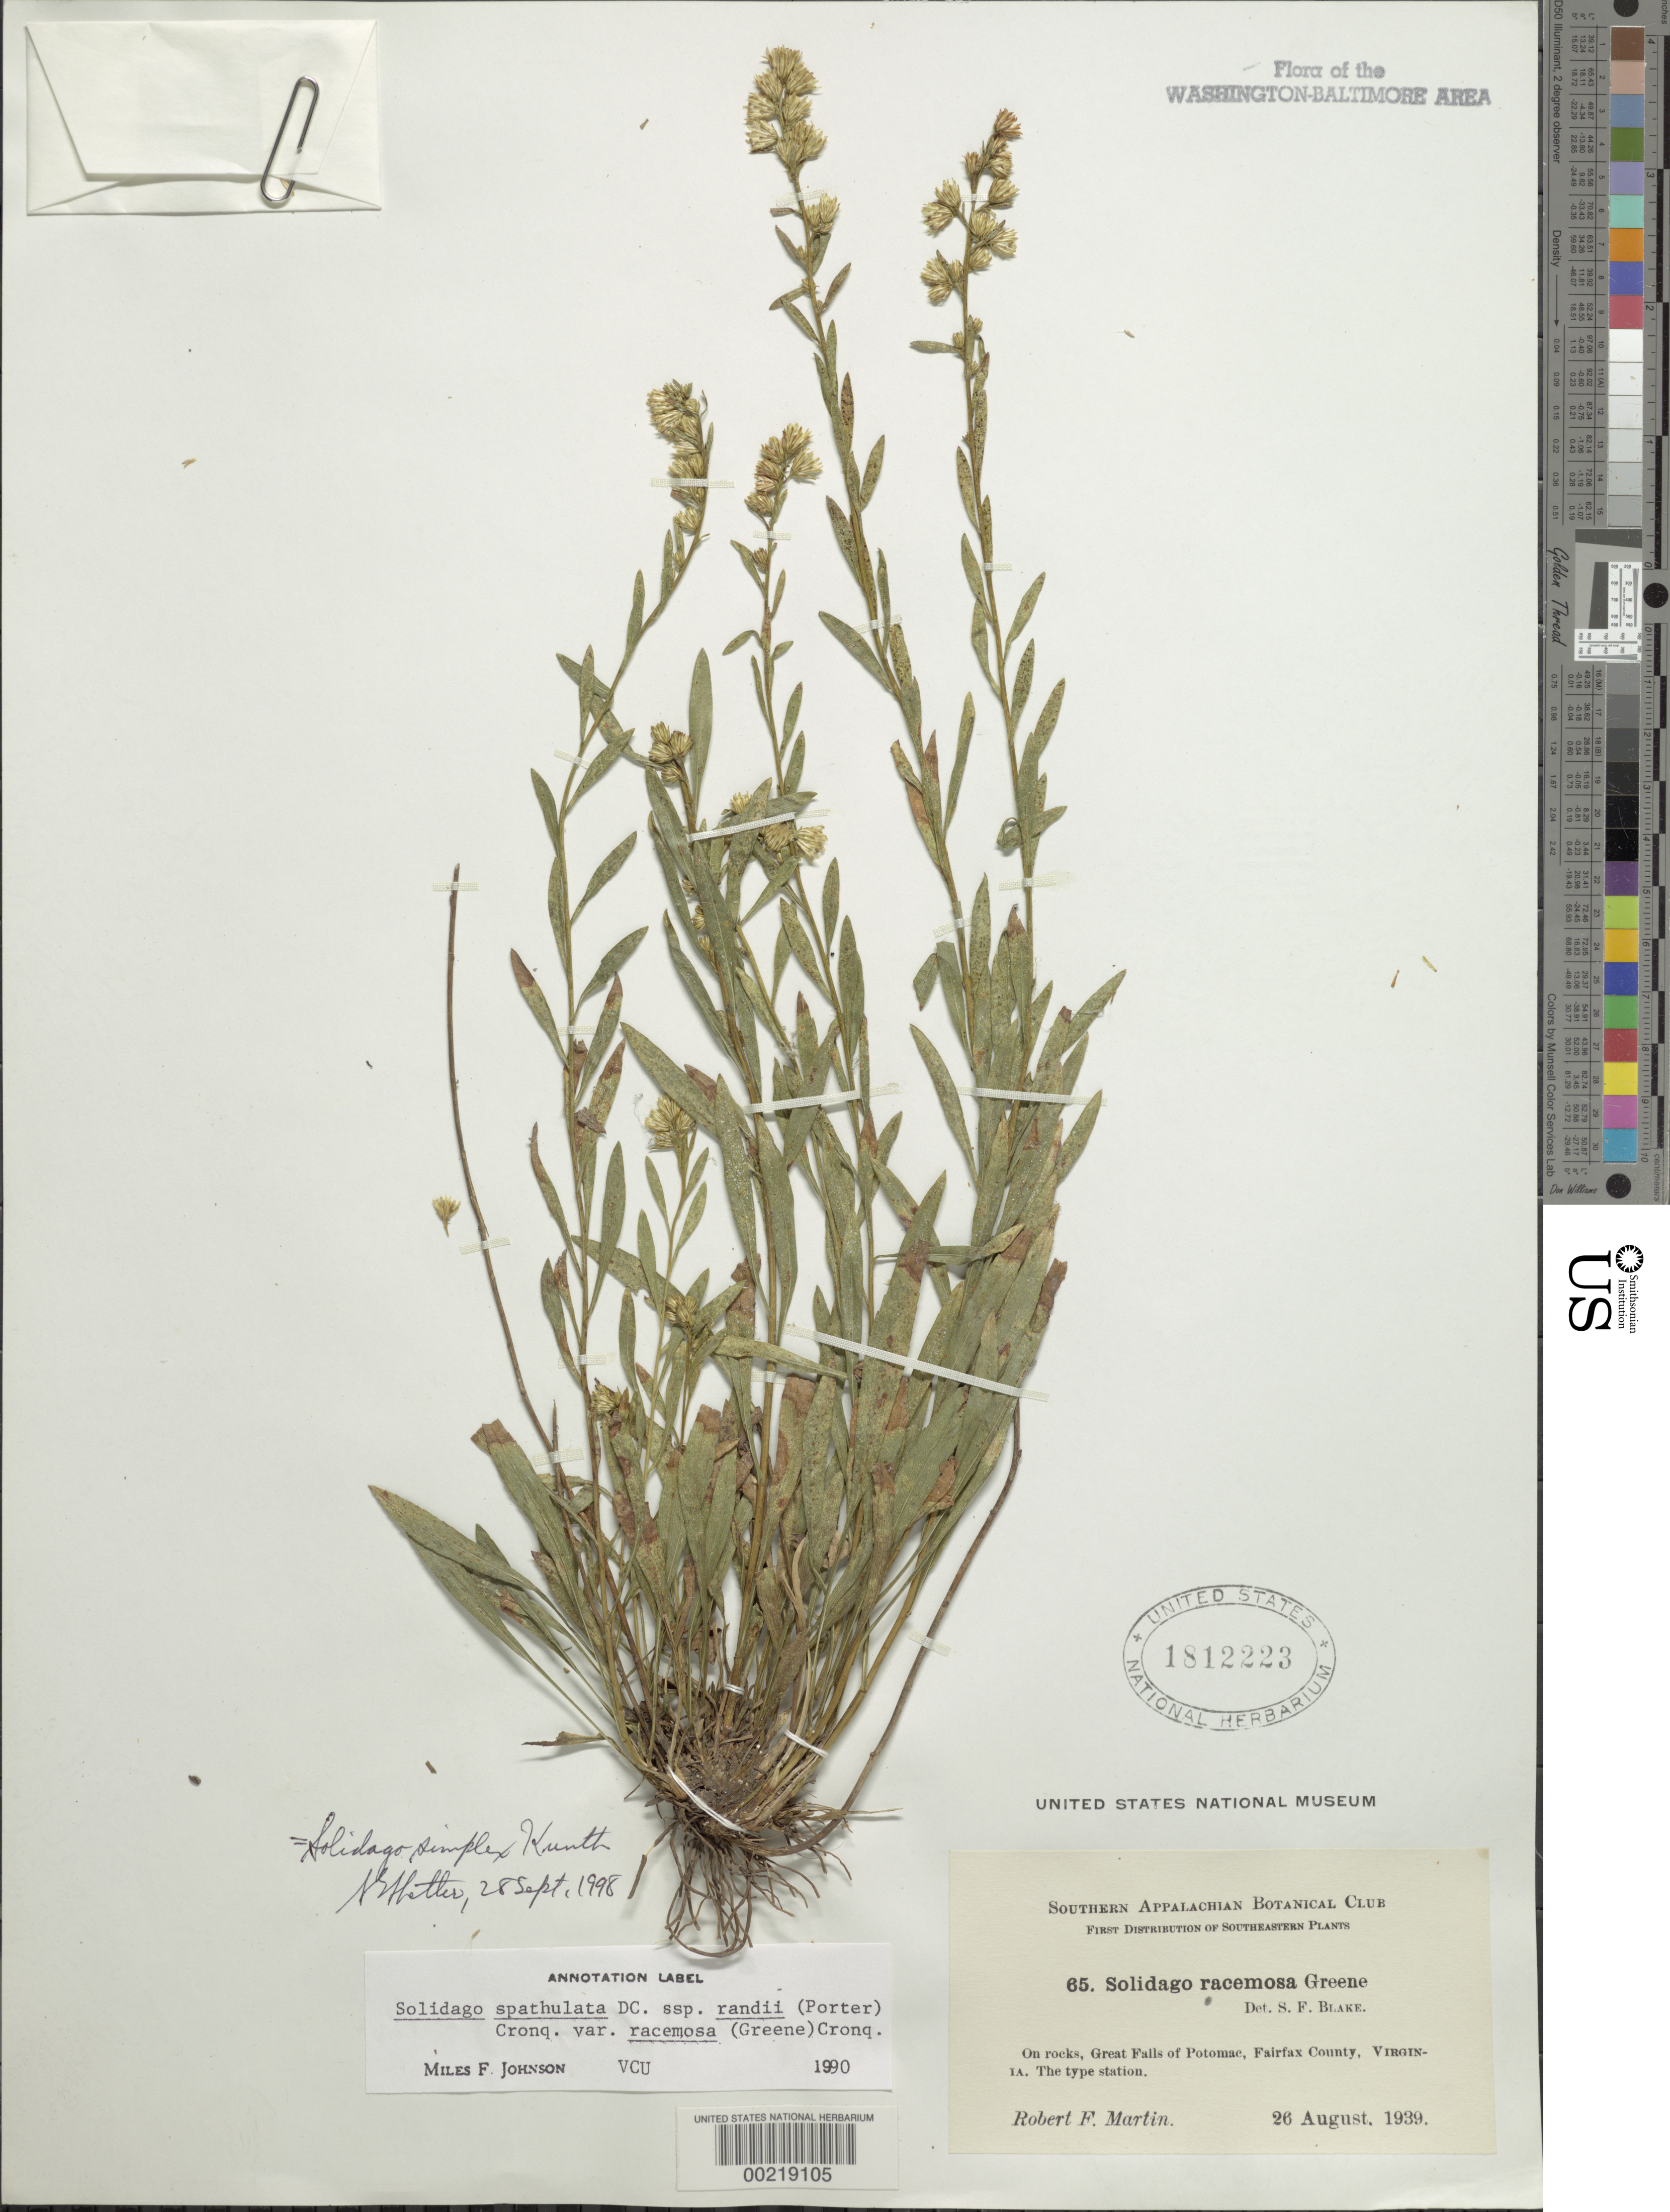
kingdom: Plantae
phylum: Tracheophyta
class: Magnoliopsida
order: Asterales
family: Asteraceae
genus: Solidago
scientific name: Solidago simplex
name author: Kunth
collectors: R. F. Martin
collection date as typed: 26 Aug 1939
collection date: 1939-08-26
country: United States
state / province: Virginia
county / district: Fairfax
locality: Great Falls C. & O. Canal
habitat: Rocks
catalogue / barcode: US 1812223